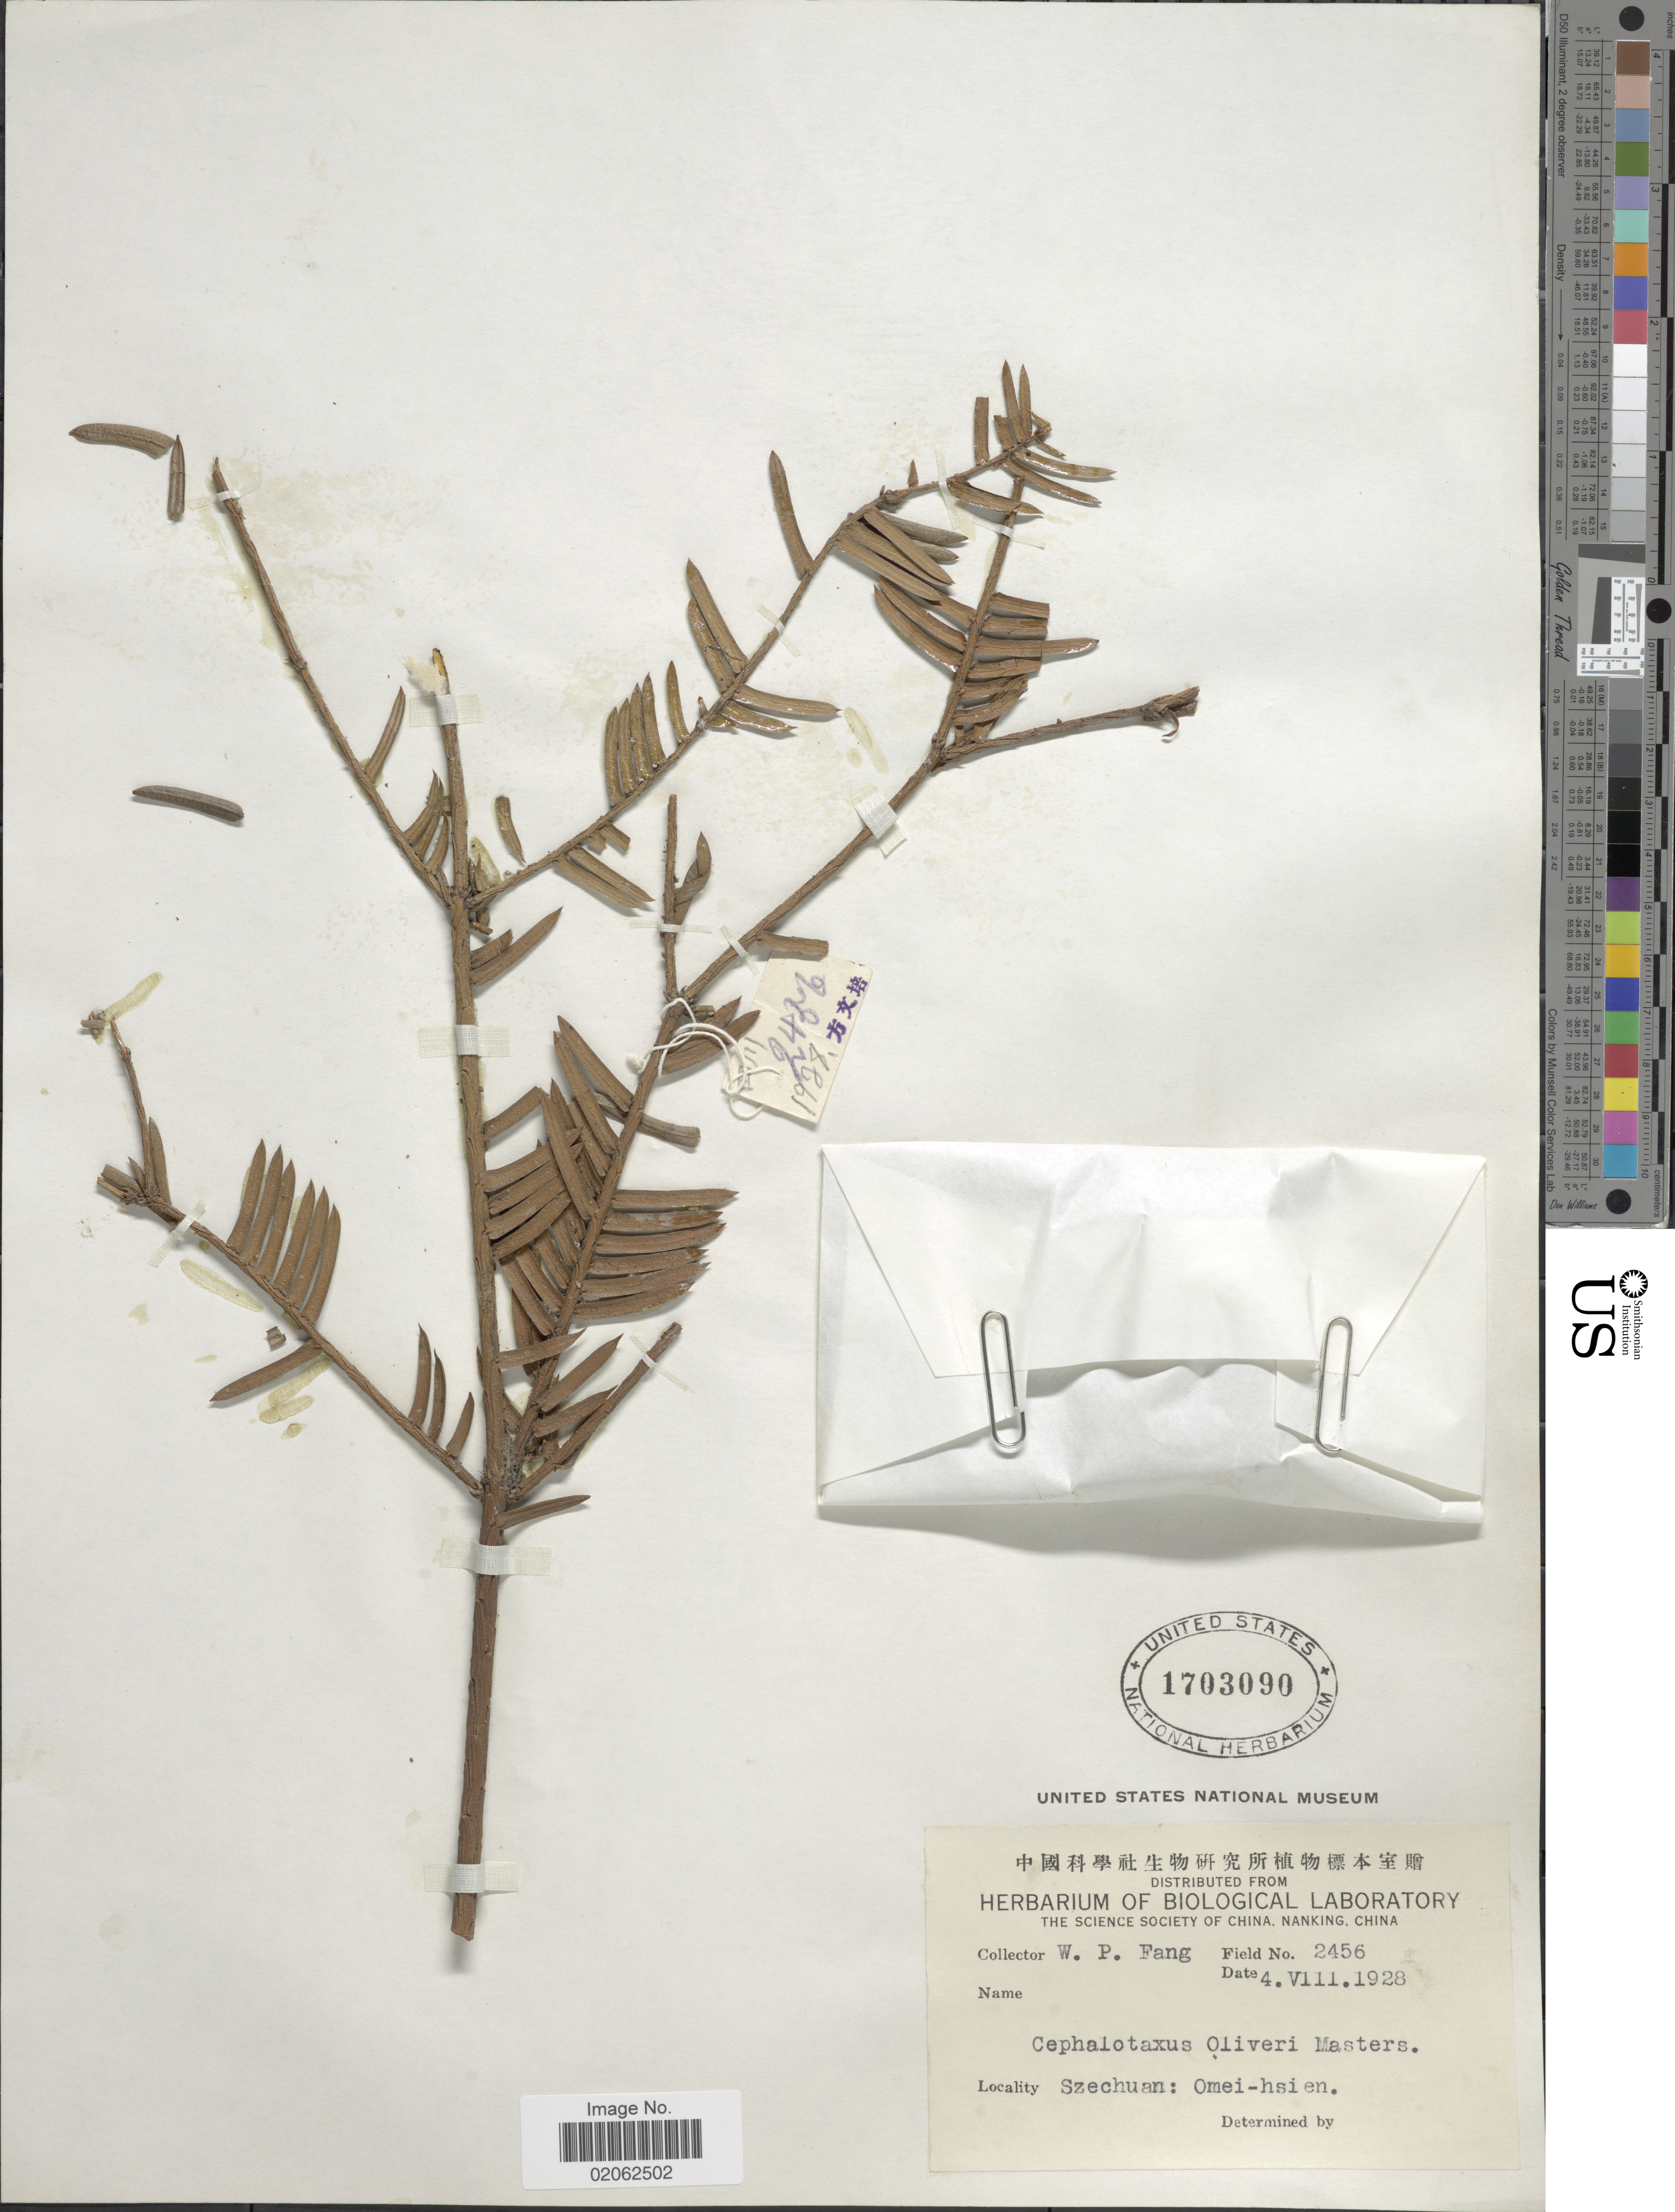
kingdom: Plantae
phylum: Tracheophyta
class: Pinopsida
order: Pinales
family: Cephalotaxaceae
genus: Cephalotaxus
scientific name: Cephalotaxus oliveri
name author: Mast.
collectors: W. P. Fang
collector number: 2456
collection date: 1928-08-04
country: China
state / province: Sichuan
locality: Szechuan: Omei-hsien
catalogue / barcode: US 1703090